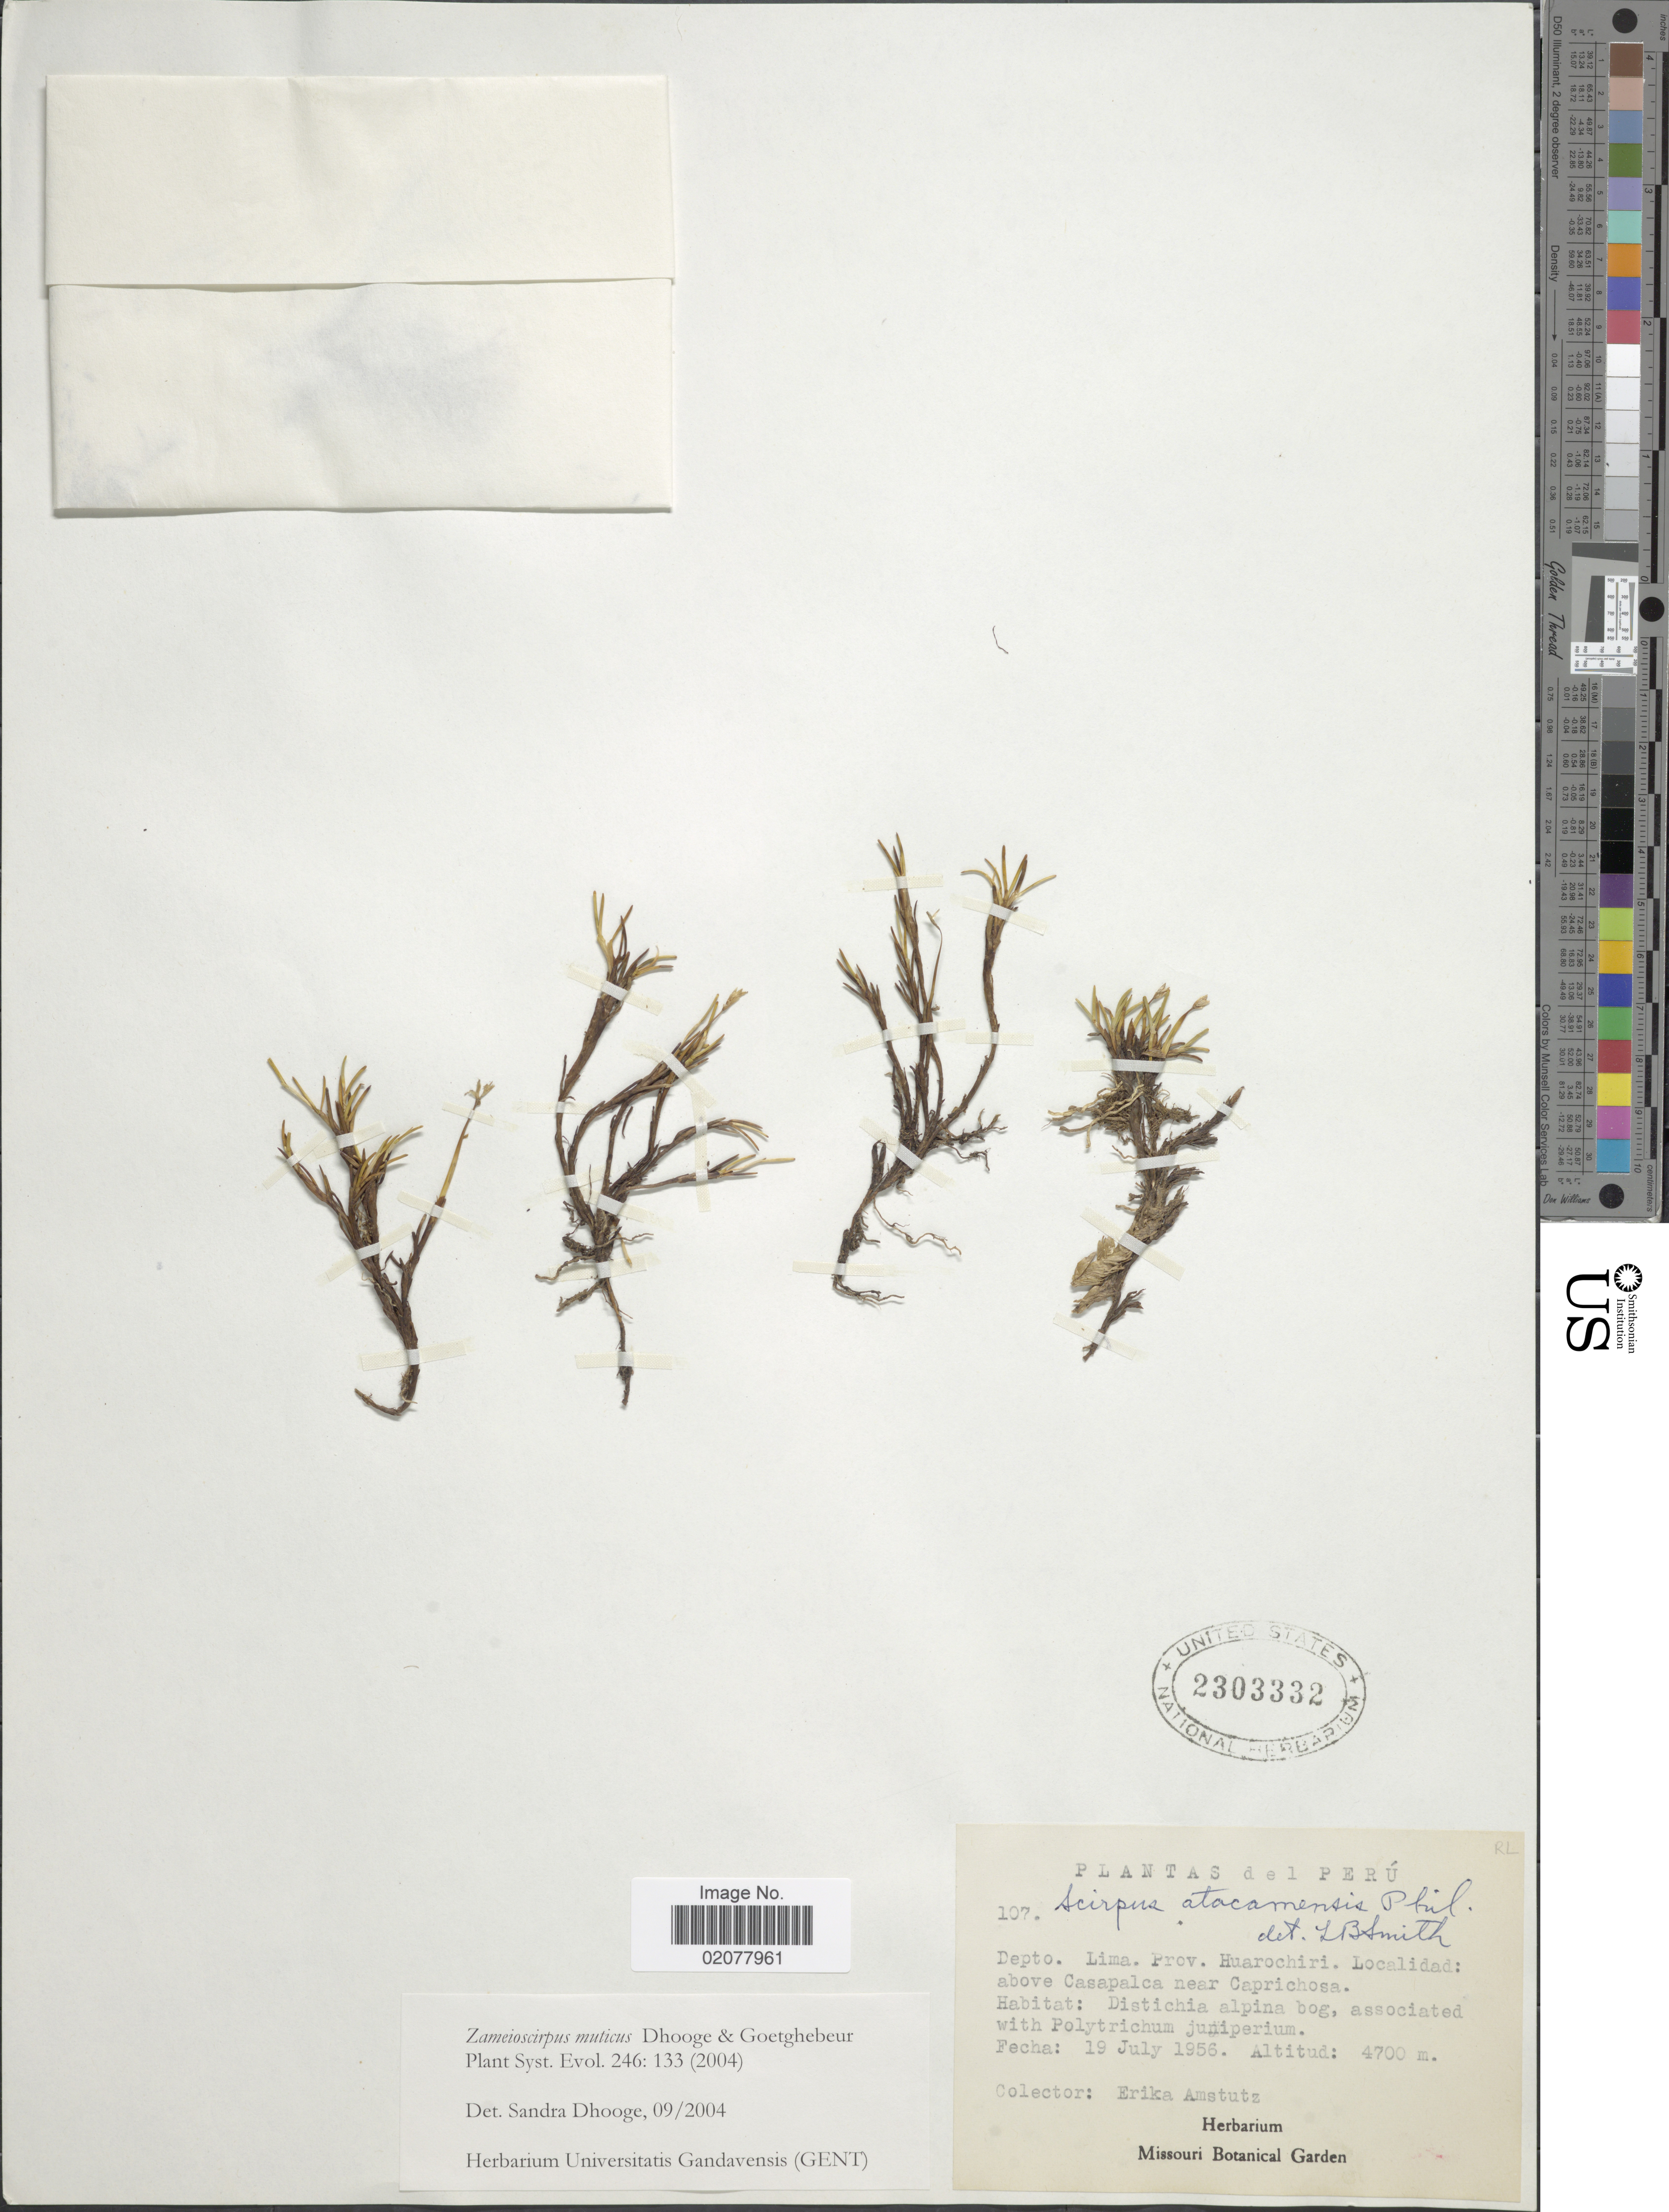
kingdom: Plantae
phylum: Tracheophyta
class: Liliopsida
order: Poales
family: Cyperaceae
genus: Zameioscirpus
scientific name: Zameioscirpus muticus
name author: Dhooge & Goetgh.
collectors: E. Amstutz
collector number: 107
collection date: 1956-07-19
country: Peru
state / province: Lima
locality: Depto. Lima. Prov. Huarochiri. Above Casapalca near Caprichosa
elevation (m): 4700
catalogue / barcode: US 2303332